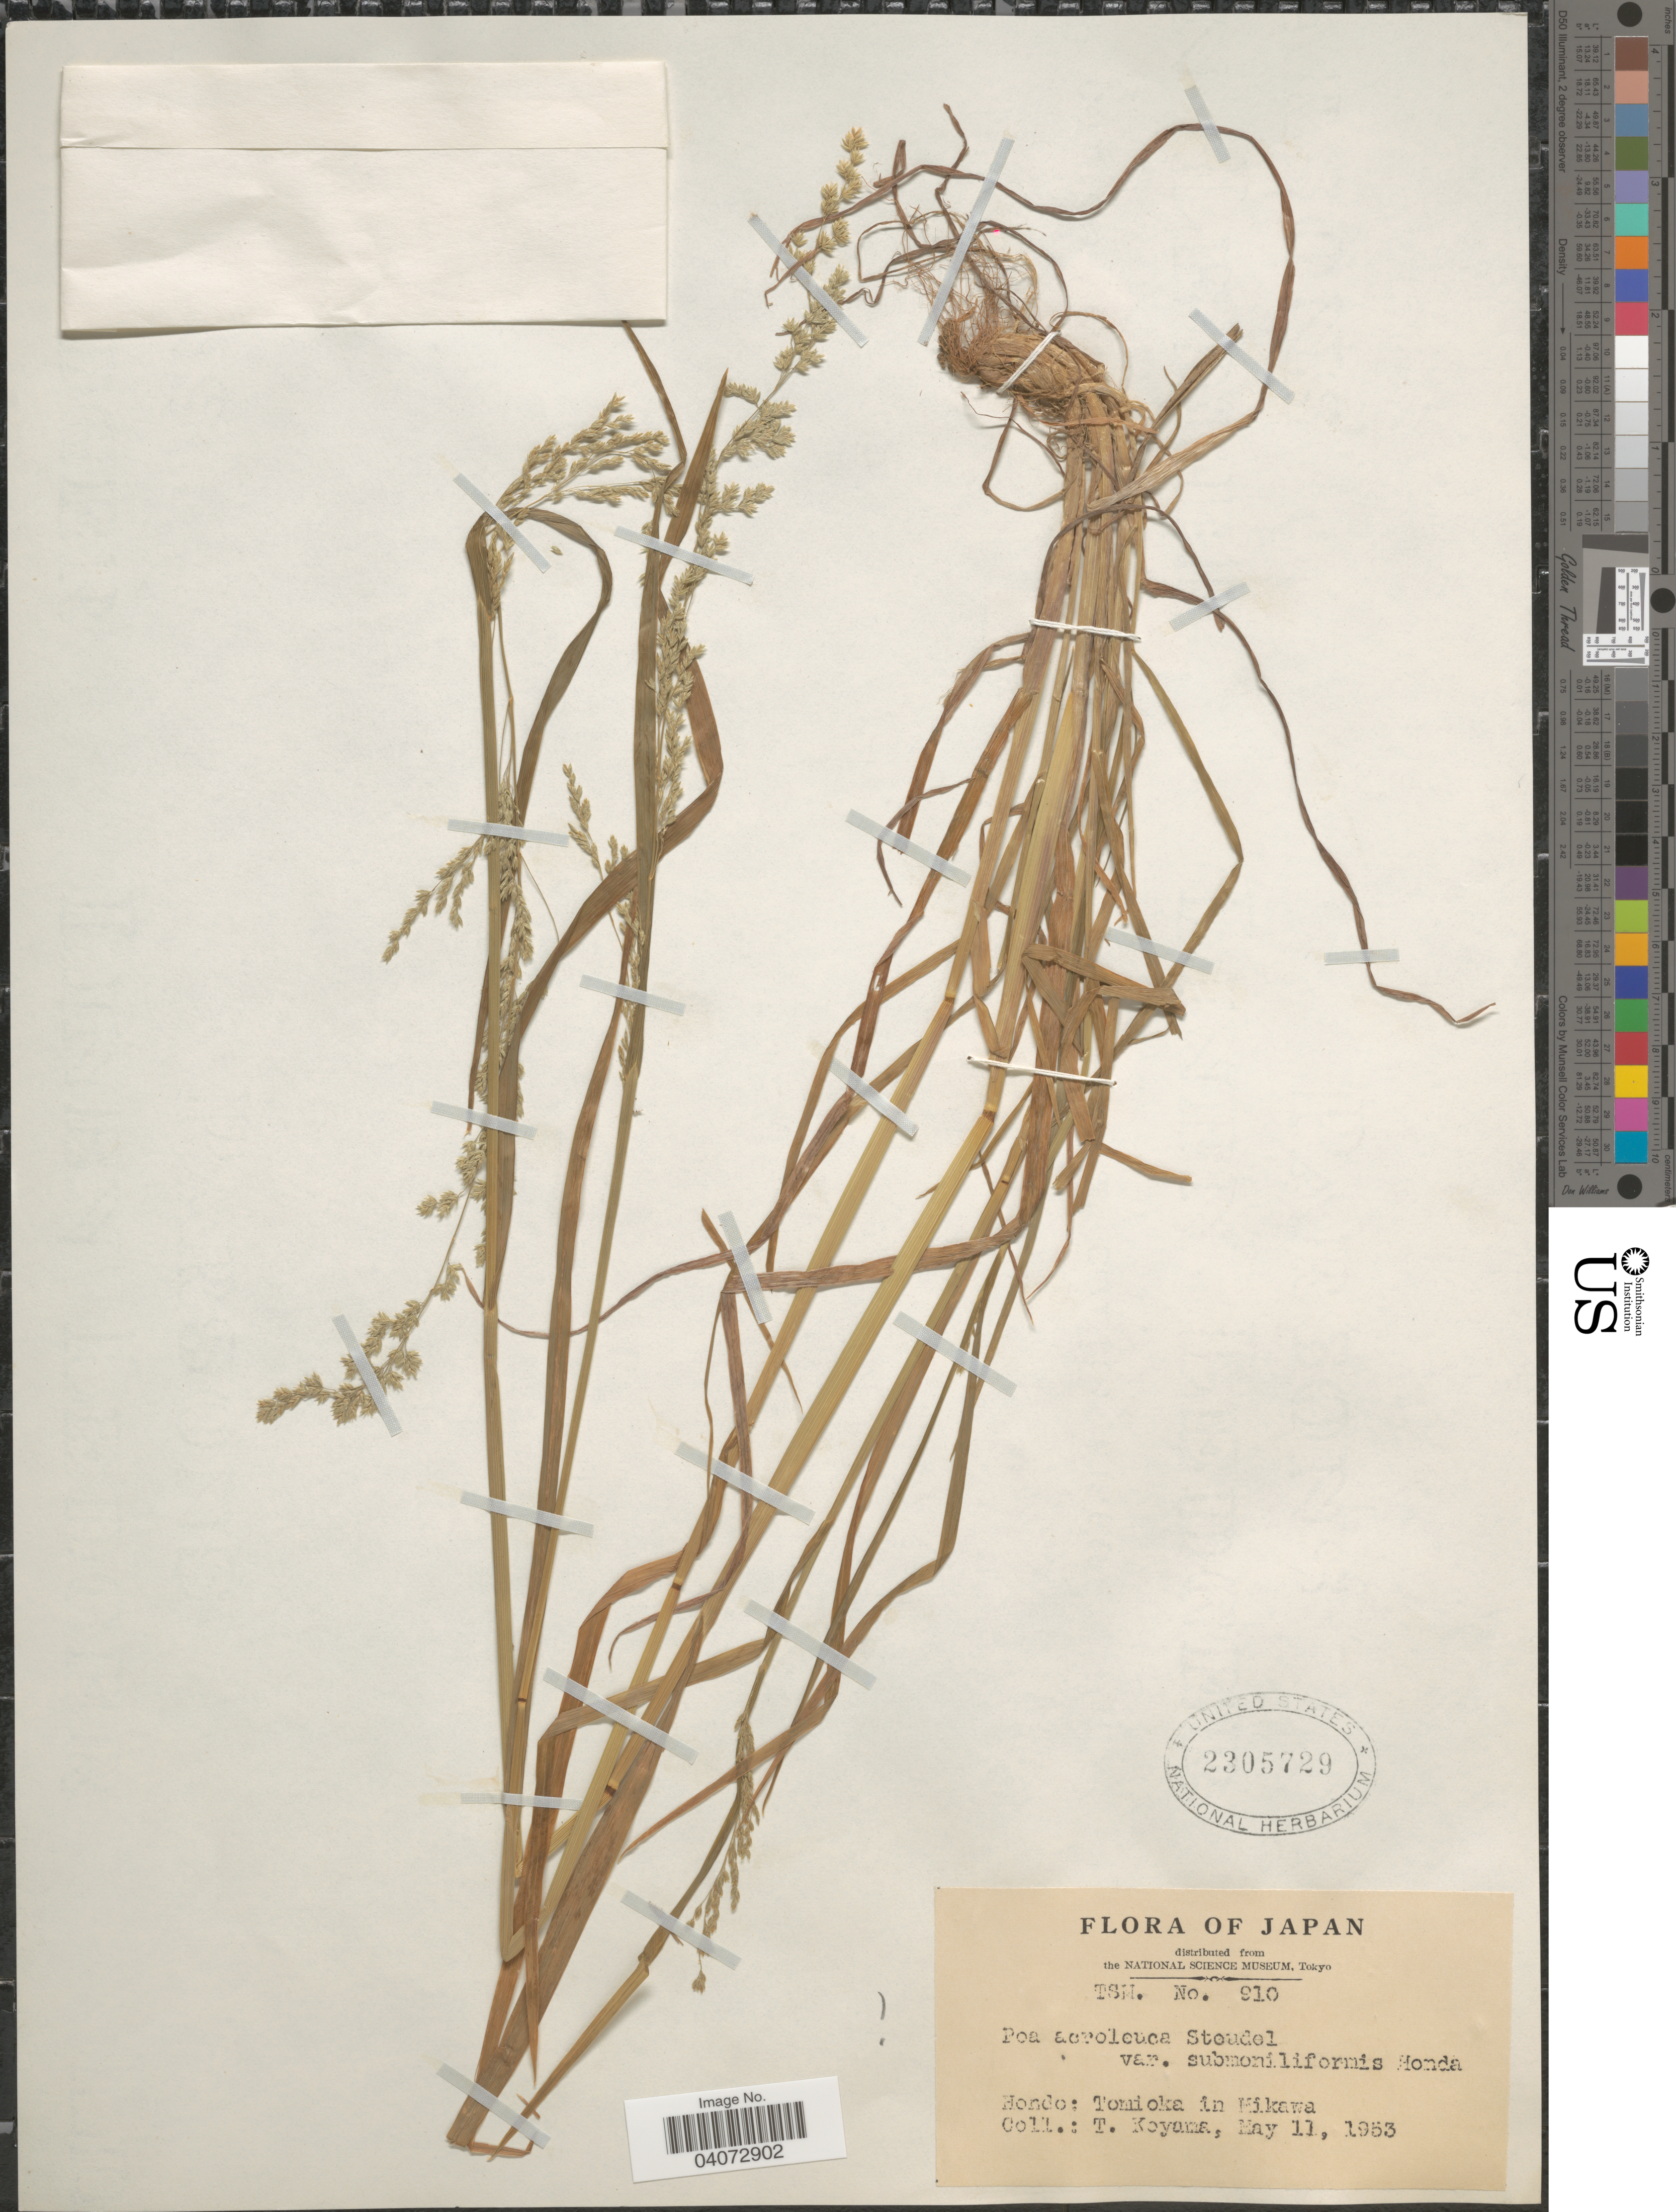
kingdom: Plantae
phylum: Tracheophyta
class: Liliopsida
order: Poales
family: Poaceae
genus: Poa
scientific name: Poa acroleuca var. submoniliformis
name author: Makino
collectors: T. Koyama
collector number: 910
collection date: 1953-05-11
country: Japan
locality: Hondo: Tomioka in Mikawa.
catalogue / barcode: US 2305729